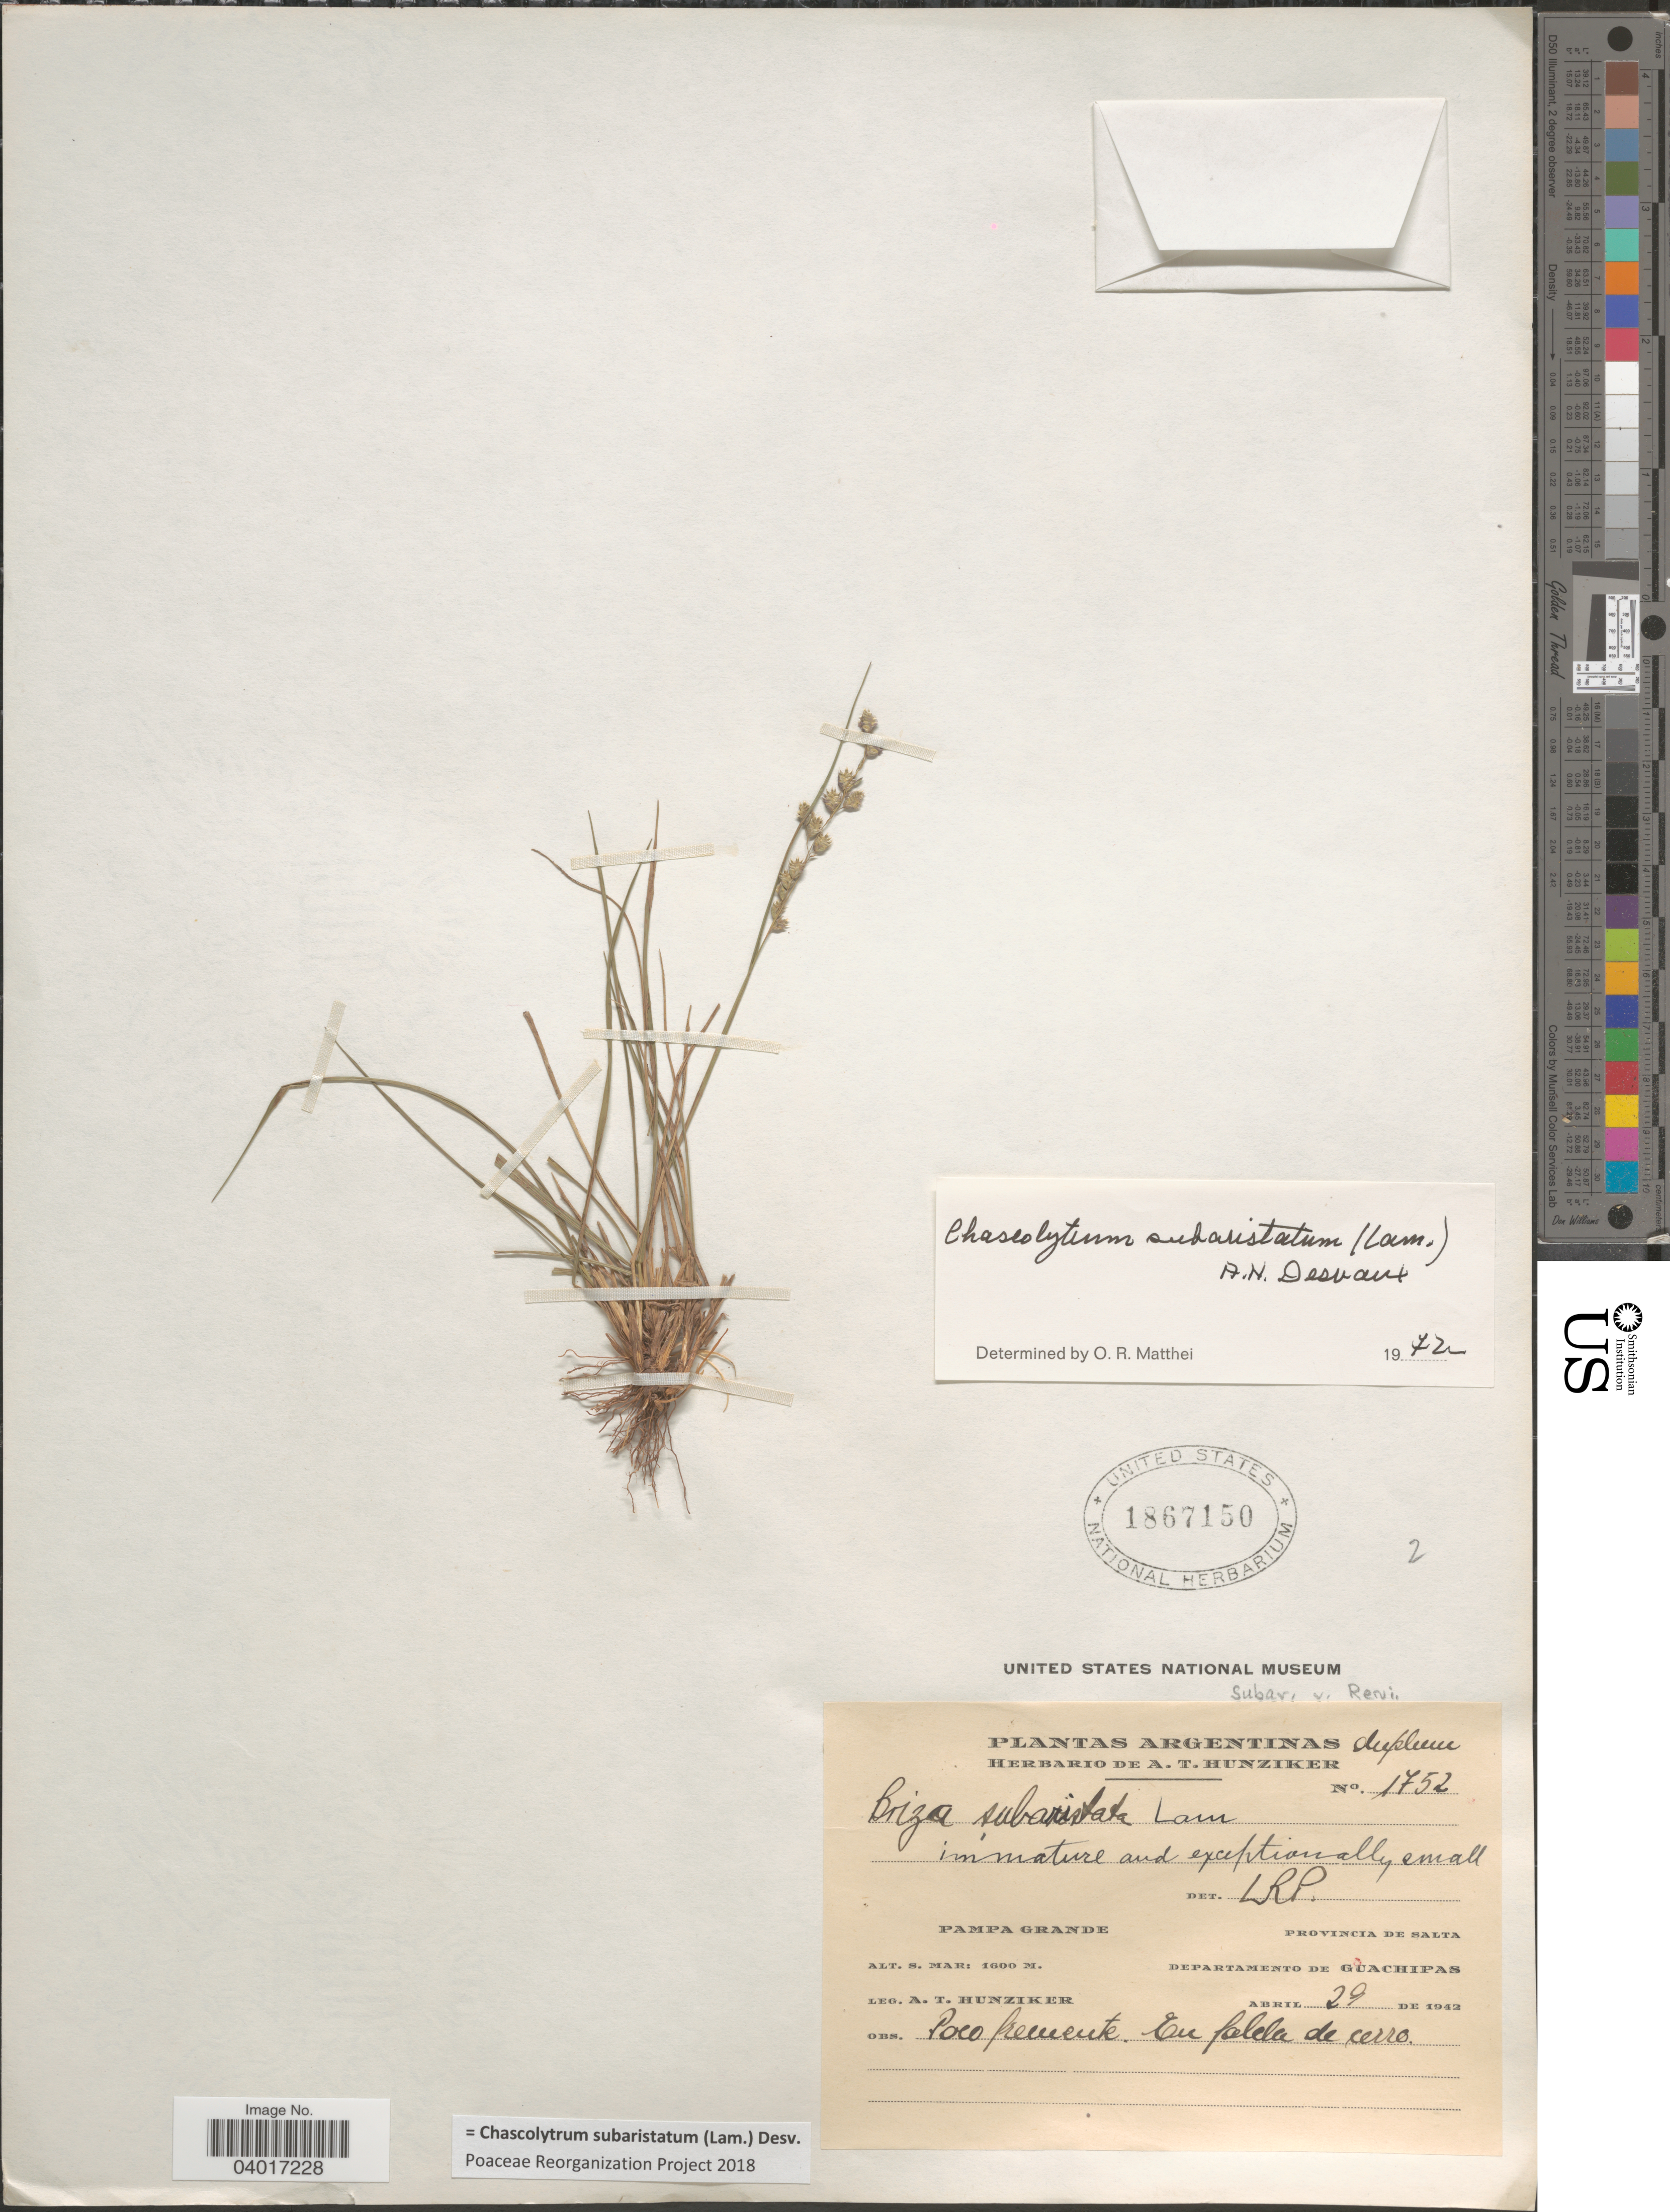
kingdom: Plantae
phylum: Tracheophyta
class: Liliopsida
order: Poales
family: Poaceae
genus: Chascolytrum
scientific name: Chascolytrum subaristatum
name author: (Lam.) Desv.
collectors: A. T. Hunziker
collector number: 1752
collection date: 1942-04-29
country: Argentina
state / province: Salta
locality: Pampa Grande. Departamento de Guachipas.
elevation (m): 1600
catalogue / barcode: US 1867150